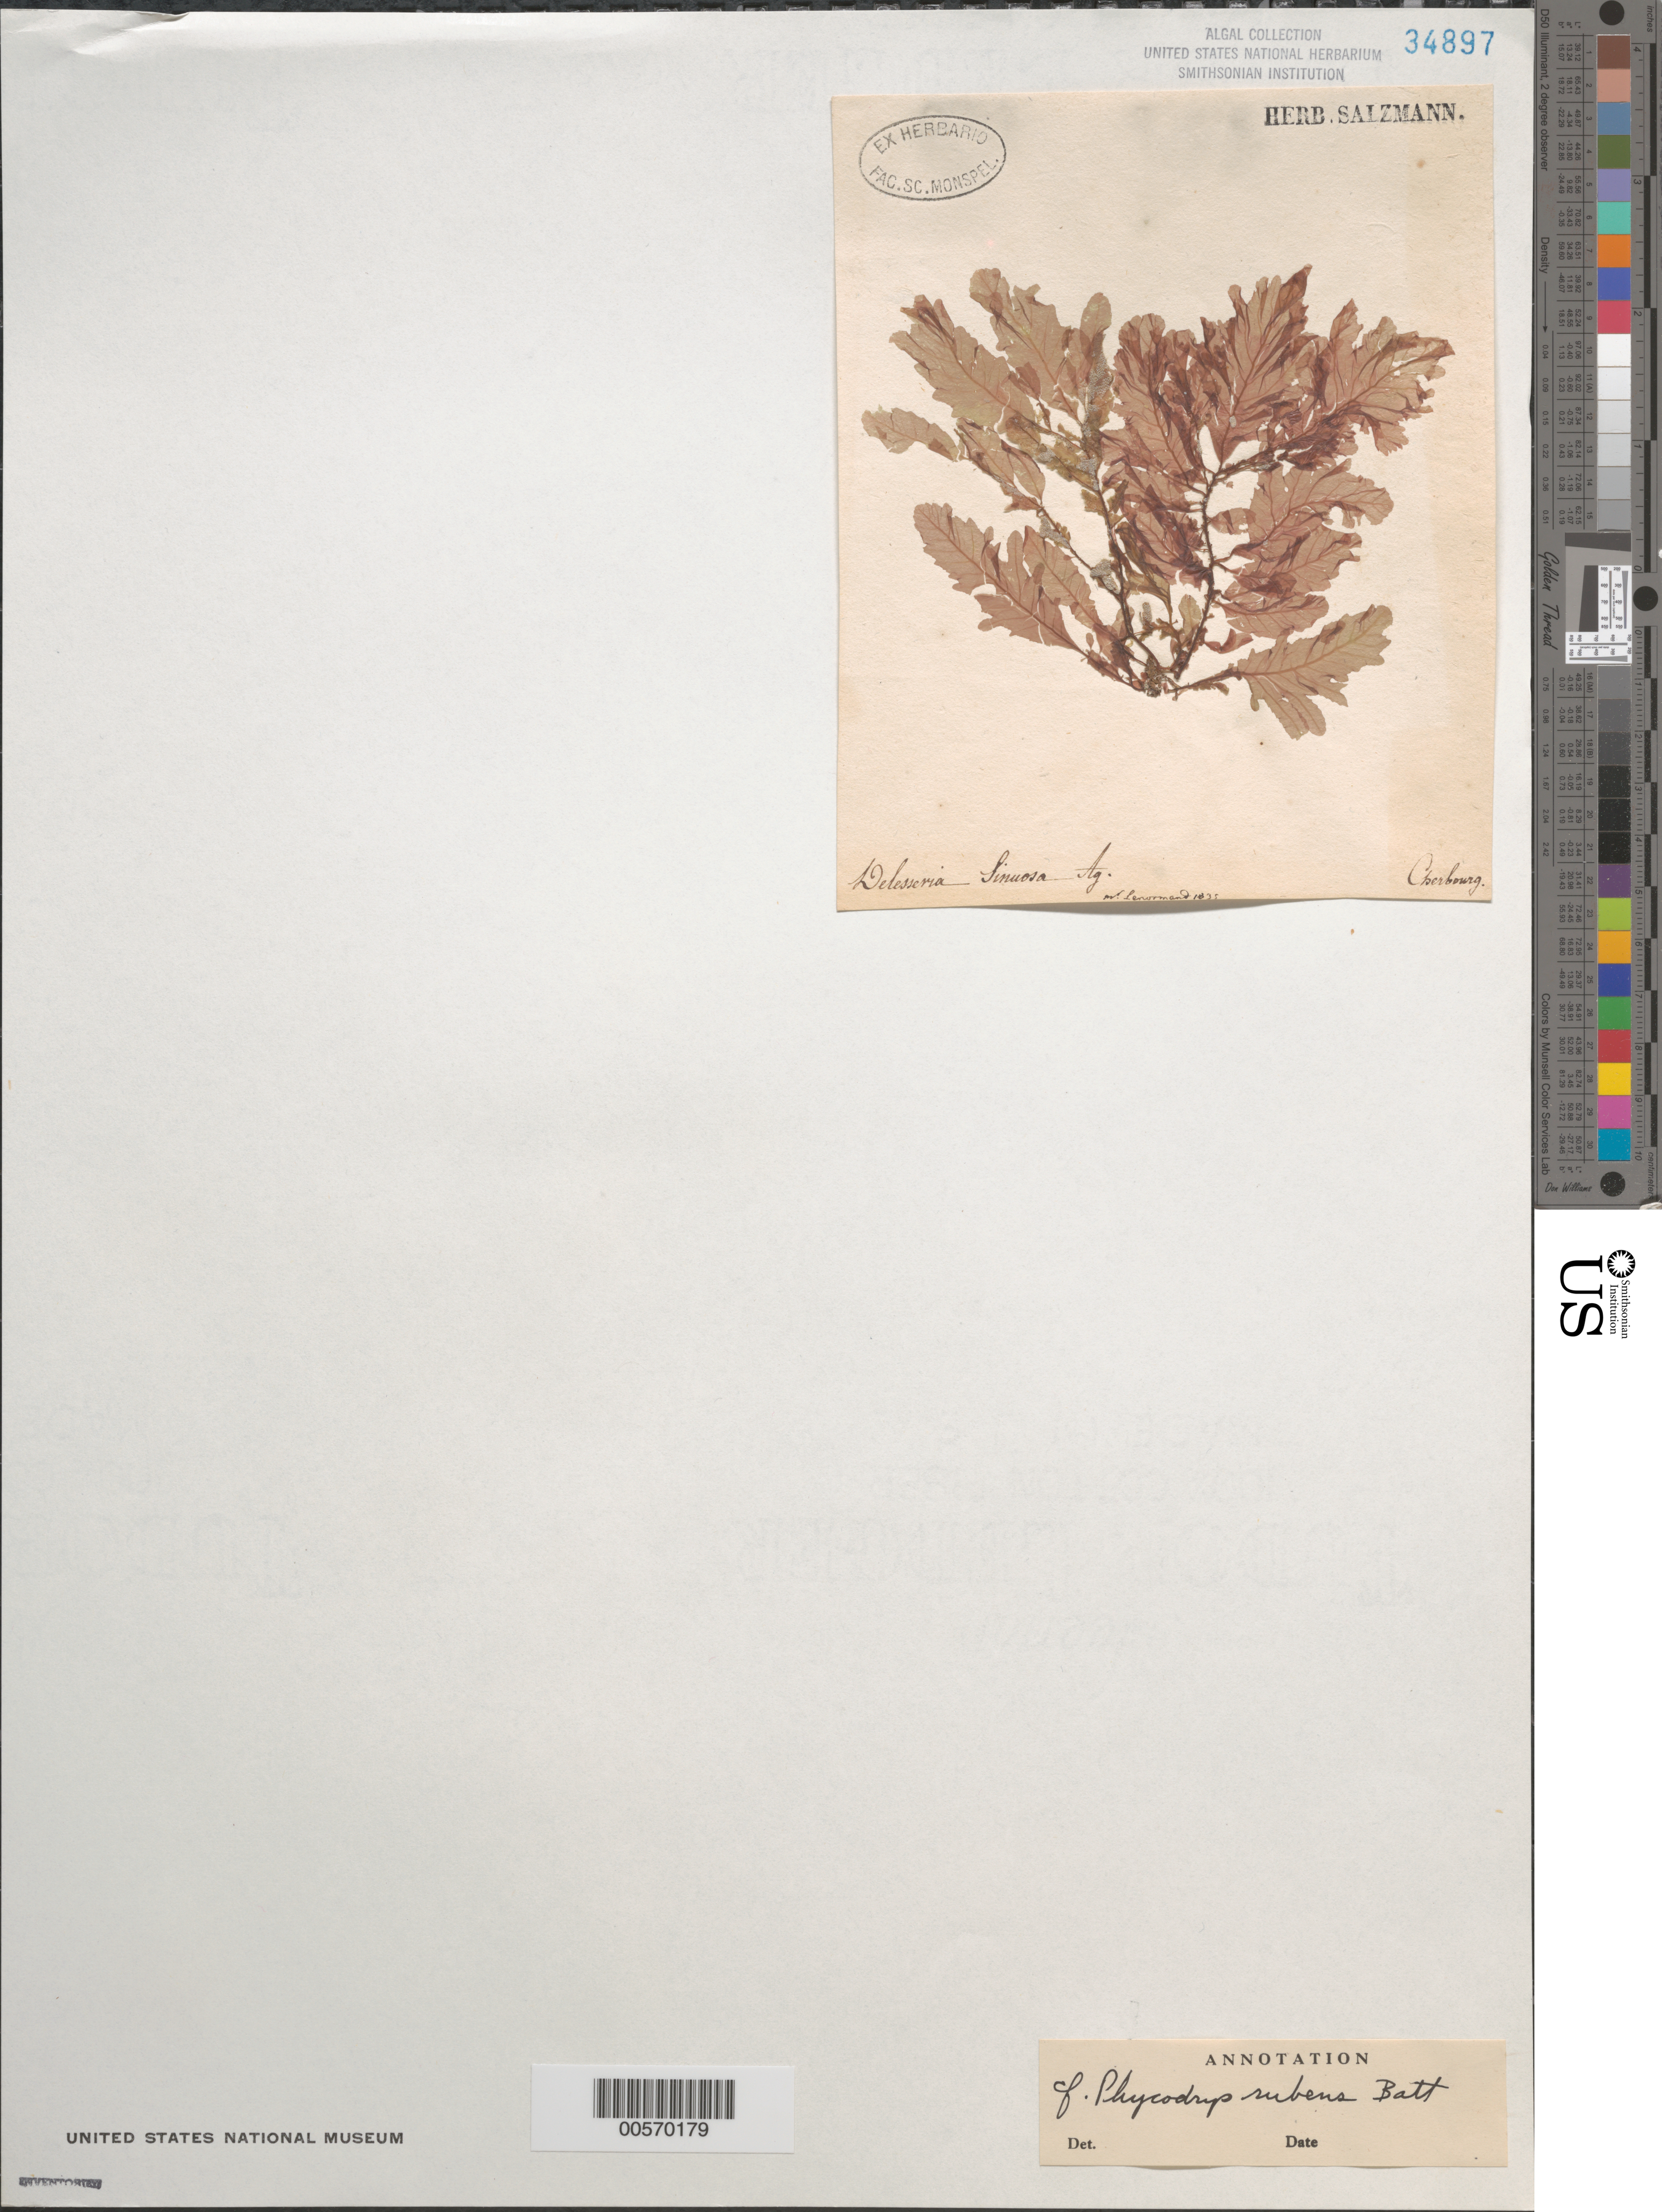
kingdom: Plantae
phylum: Rhodophyta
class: Florideophyceae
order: Ceramiales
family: Delesseriaceae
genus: Phycodrys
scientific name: Phycodrys rubens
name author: (L.) Batters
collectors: S. Lenormand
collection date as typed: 1835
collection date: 1835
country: France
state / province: Normandie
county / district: Manche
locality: Cherbourg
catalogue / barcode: US 34897